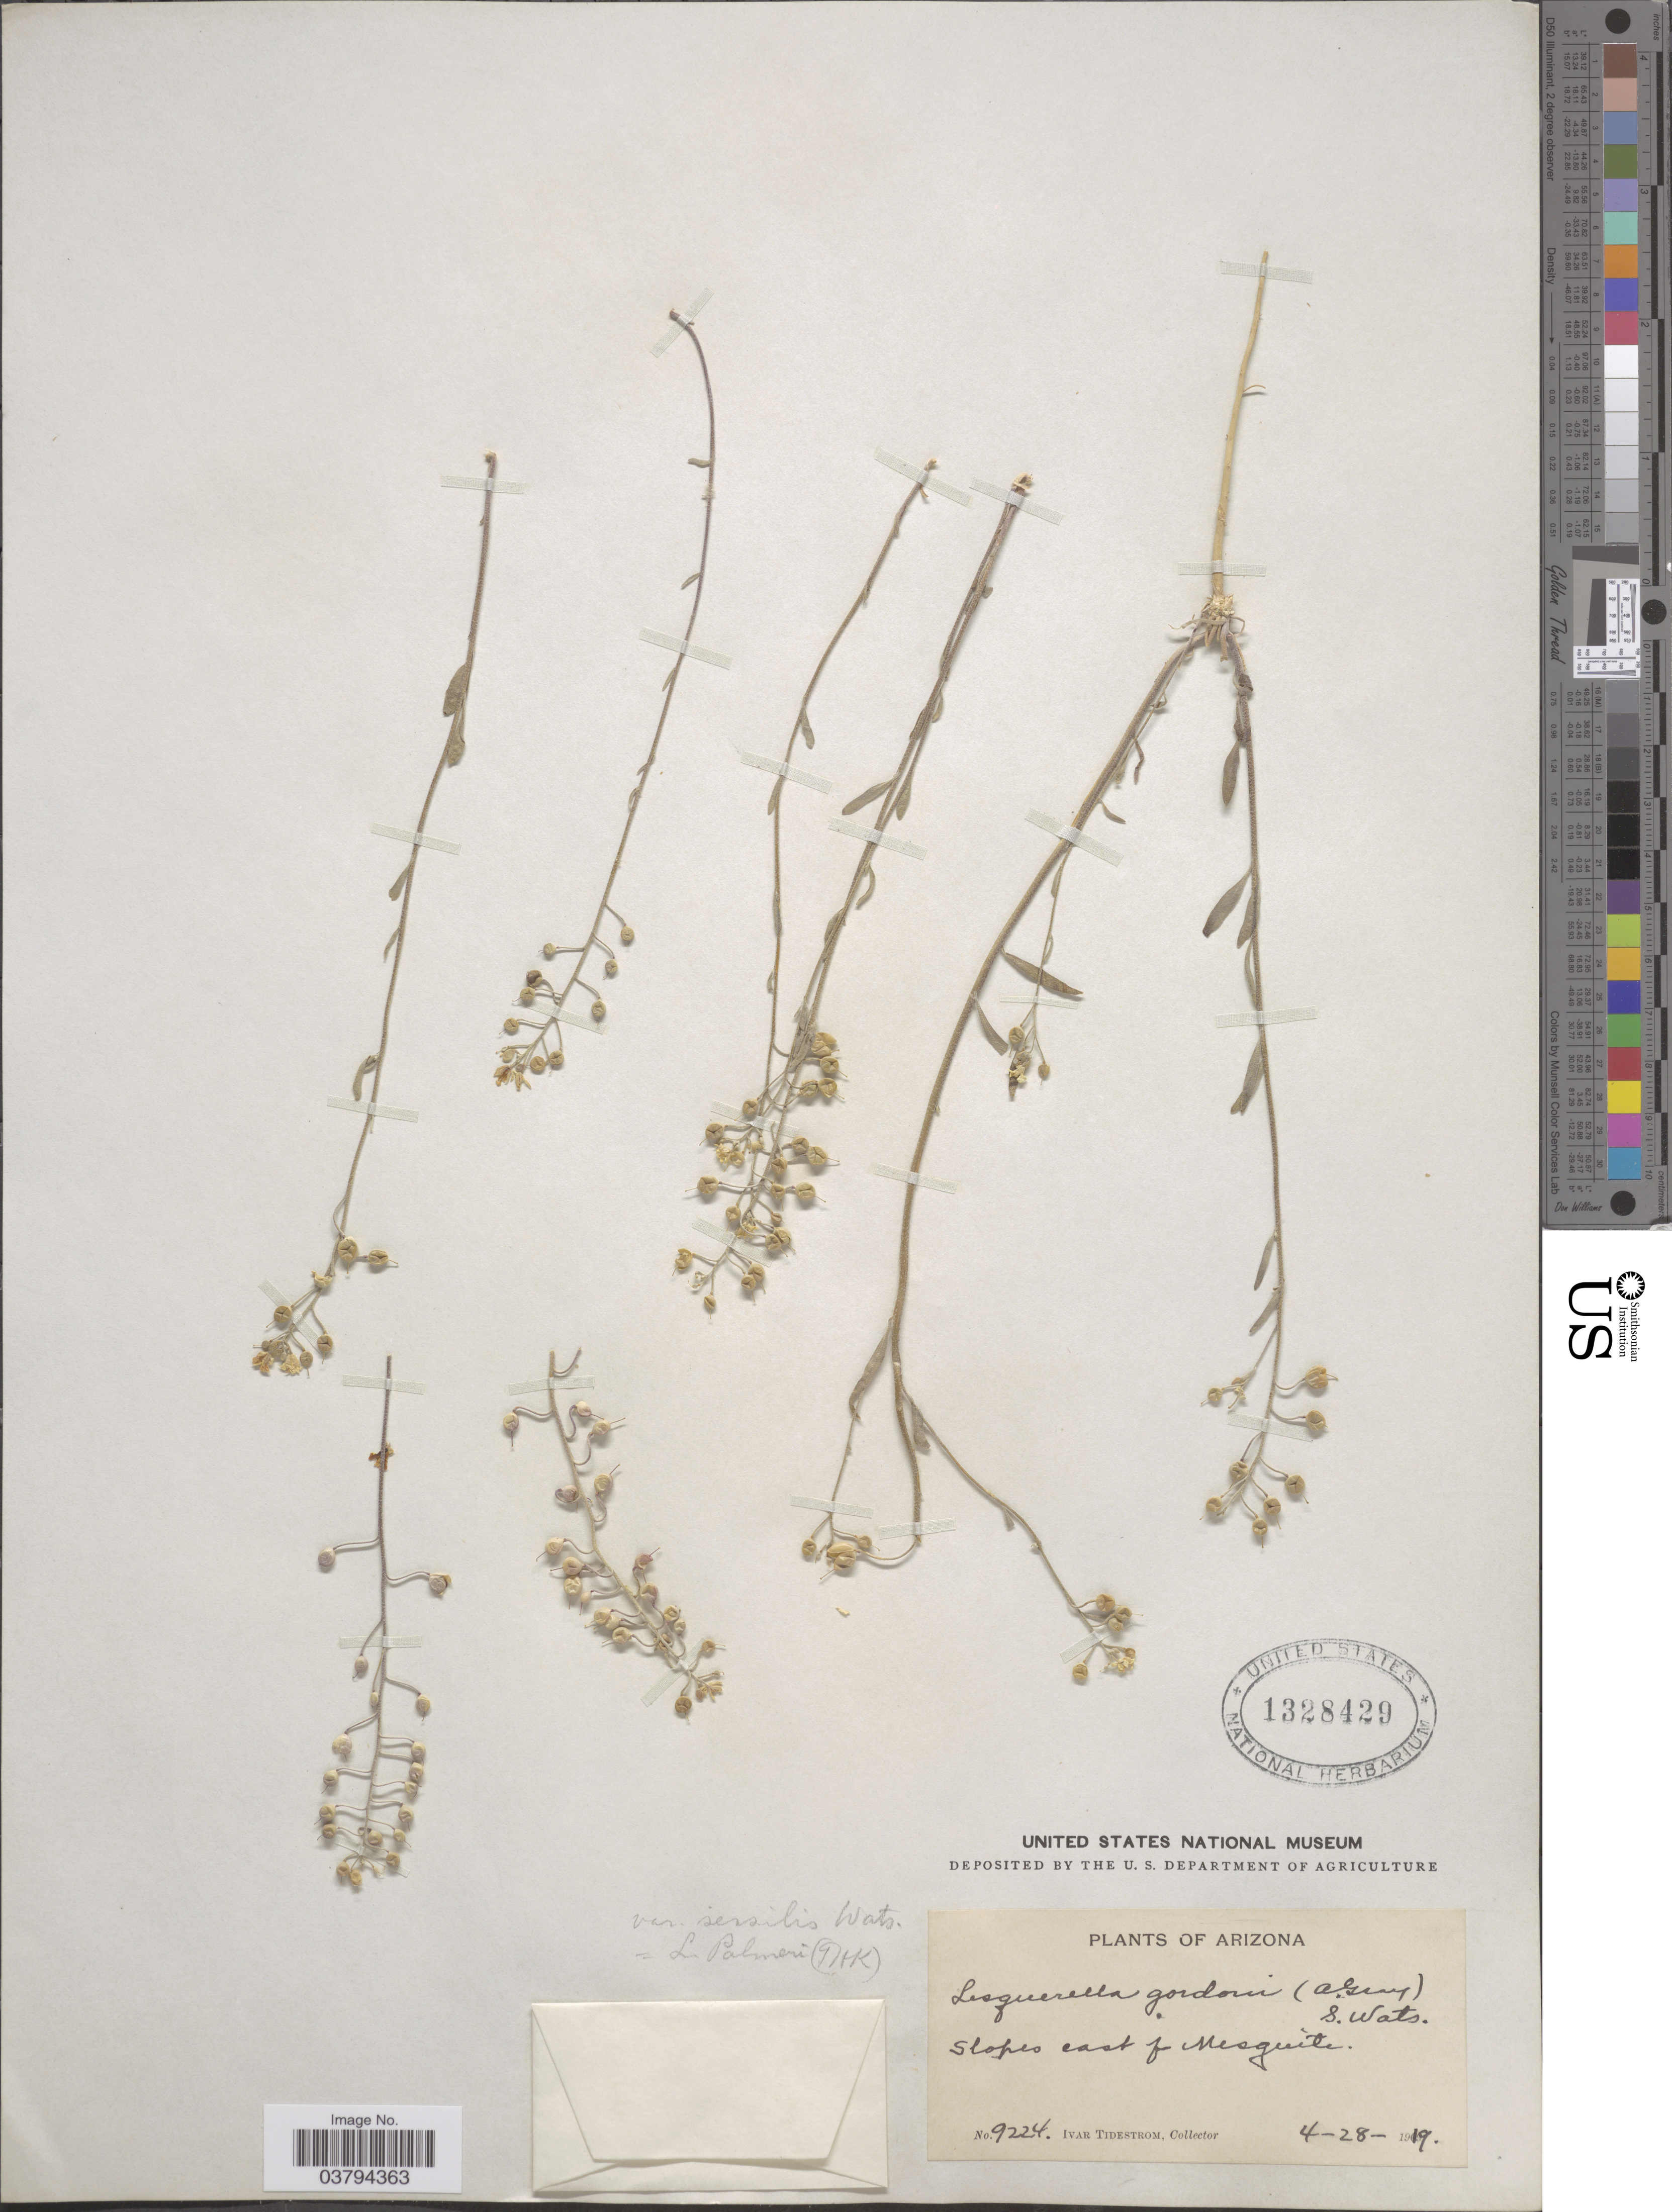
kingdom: Plantae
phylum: Tracheophyta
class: Magnoliopsida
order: Brassicales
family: Brassicaceae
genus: Lesquerella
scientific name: Lesquerella tenella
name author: A. Nelson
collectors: I. F. Tidestrom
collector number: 9224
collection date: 1919-04-28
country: United States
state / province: Arizona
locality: Slopes east of Mesquite.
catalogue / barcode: US 1328429